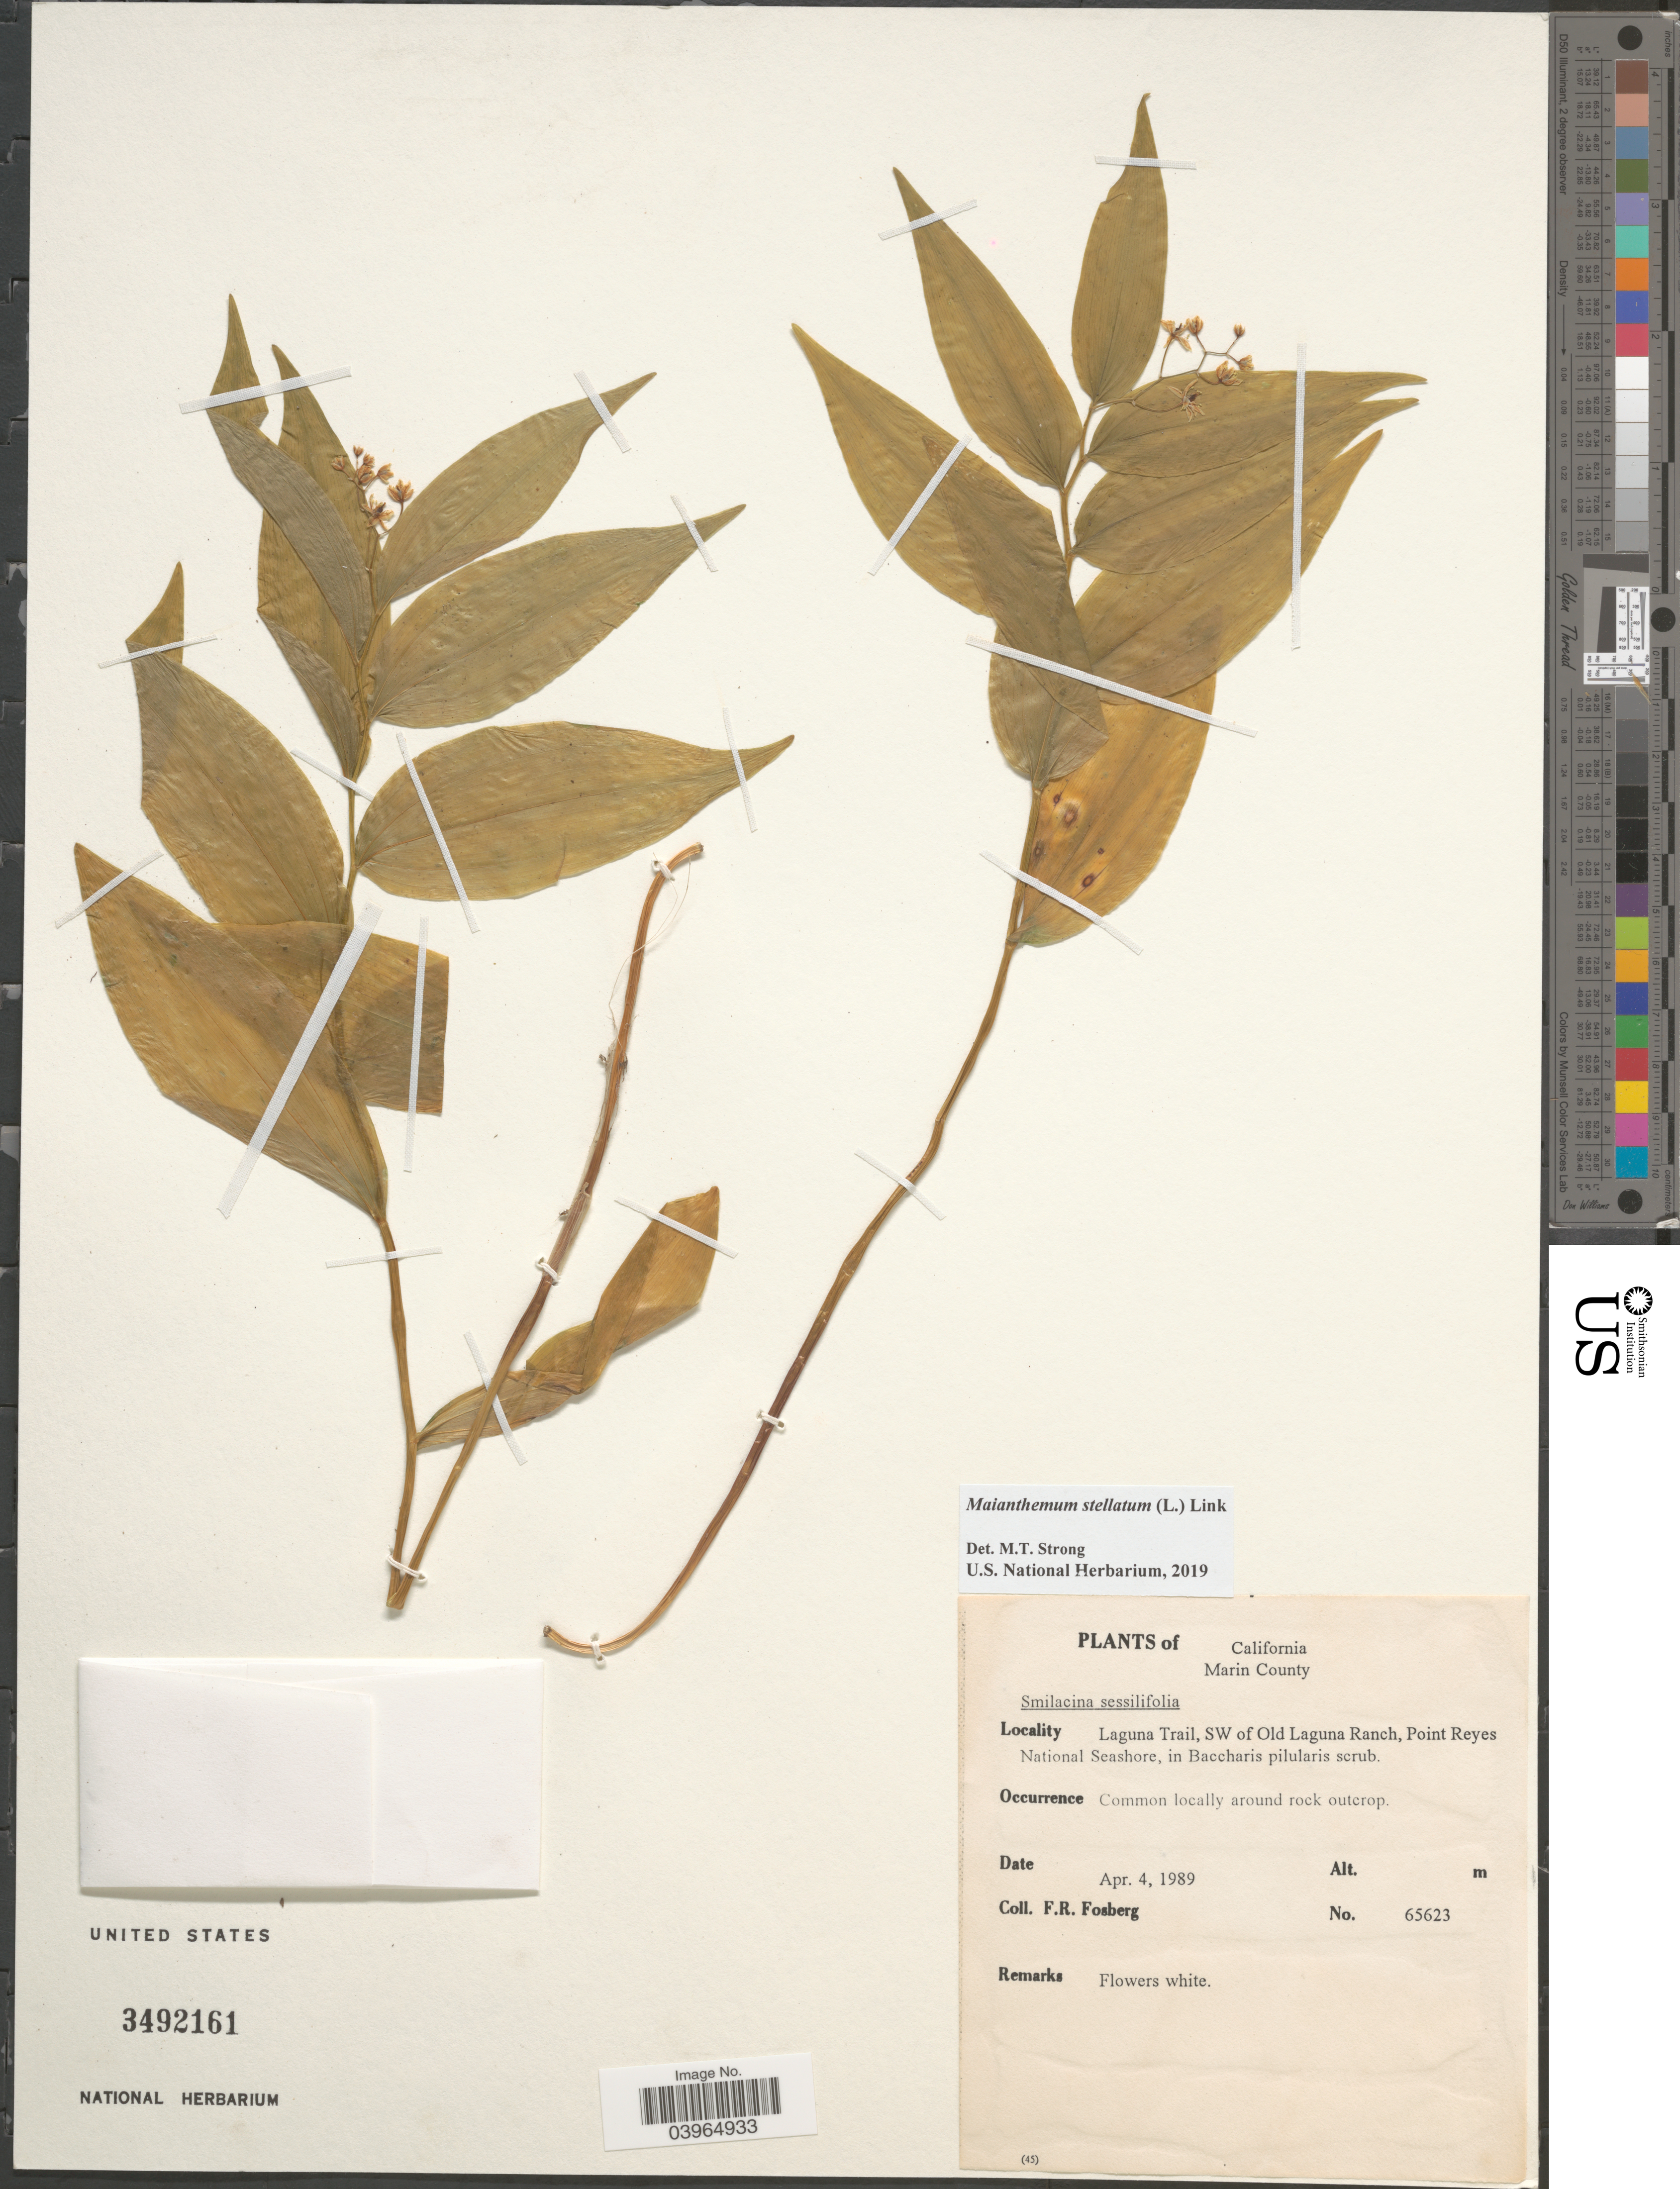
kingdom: Plantae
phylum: Tracheophyta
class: Liliopsida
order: Asparagales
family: Asparagaceae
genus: Maianthemum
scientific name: Maianthemum stellatum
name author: (L.) Link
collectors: F. R. Fosberg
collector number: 65623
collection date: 1989-04-04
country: United States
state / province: California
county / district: Marin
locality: Marin County. Laguna Trail, SW of Old Laguna Ranch, Point Reyes National Seashore.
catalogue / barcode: US 3492161